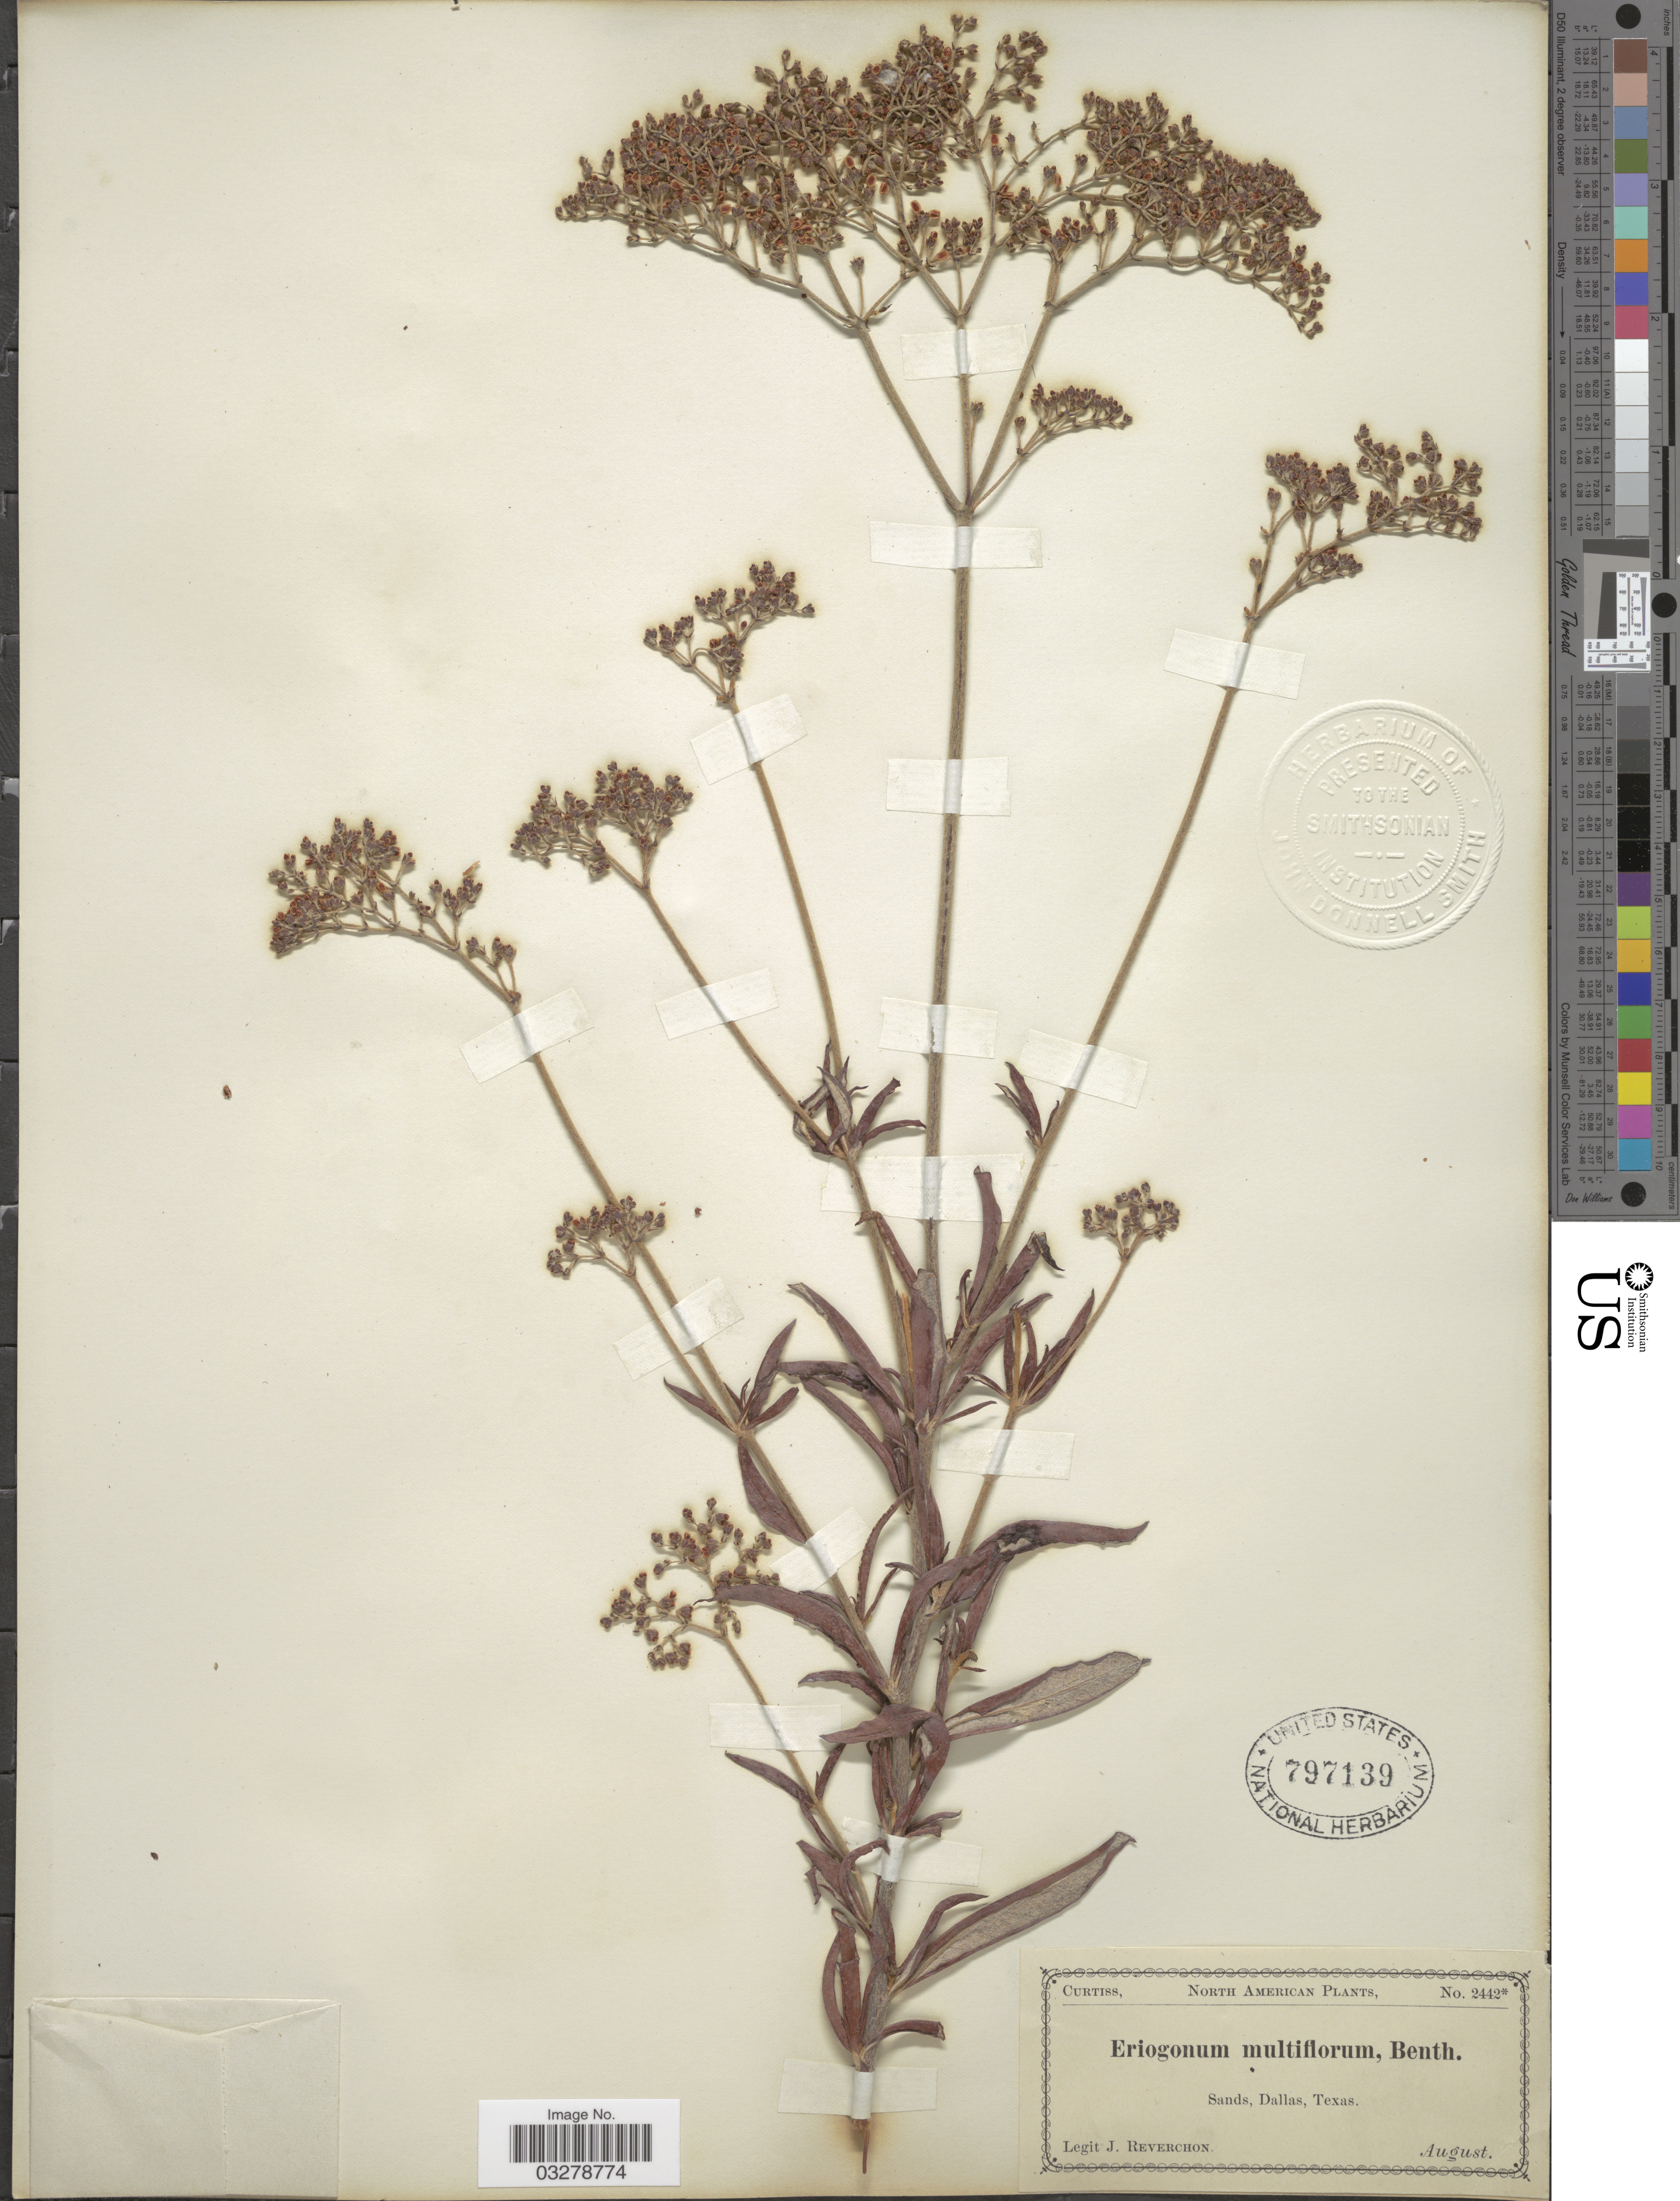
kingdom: Plantae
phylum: Tracheophyta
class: Magnoliopsida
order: Caryophyllales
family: Polygonaceae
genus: Eriogonum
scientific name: Eriogonum multiflorum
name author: Benth.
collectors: J. Reverchon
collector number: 2442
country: United States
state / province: Texas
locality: Sands, Dallas.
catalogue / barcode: US 797139